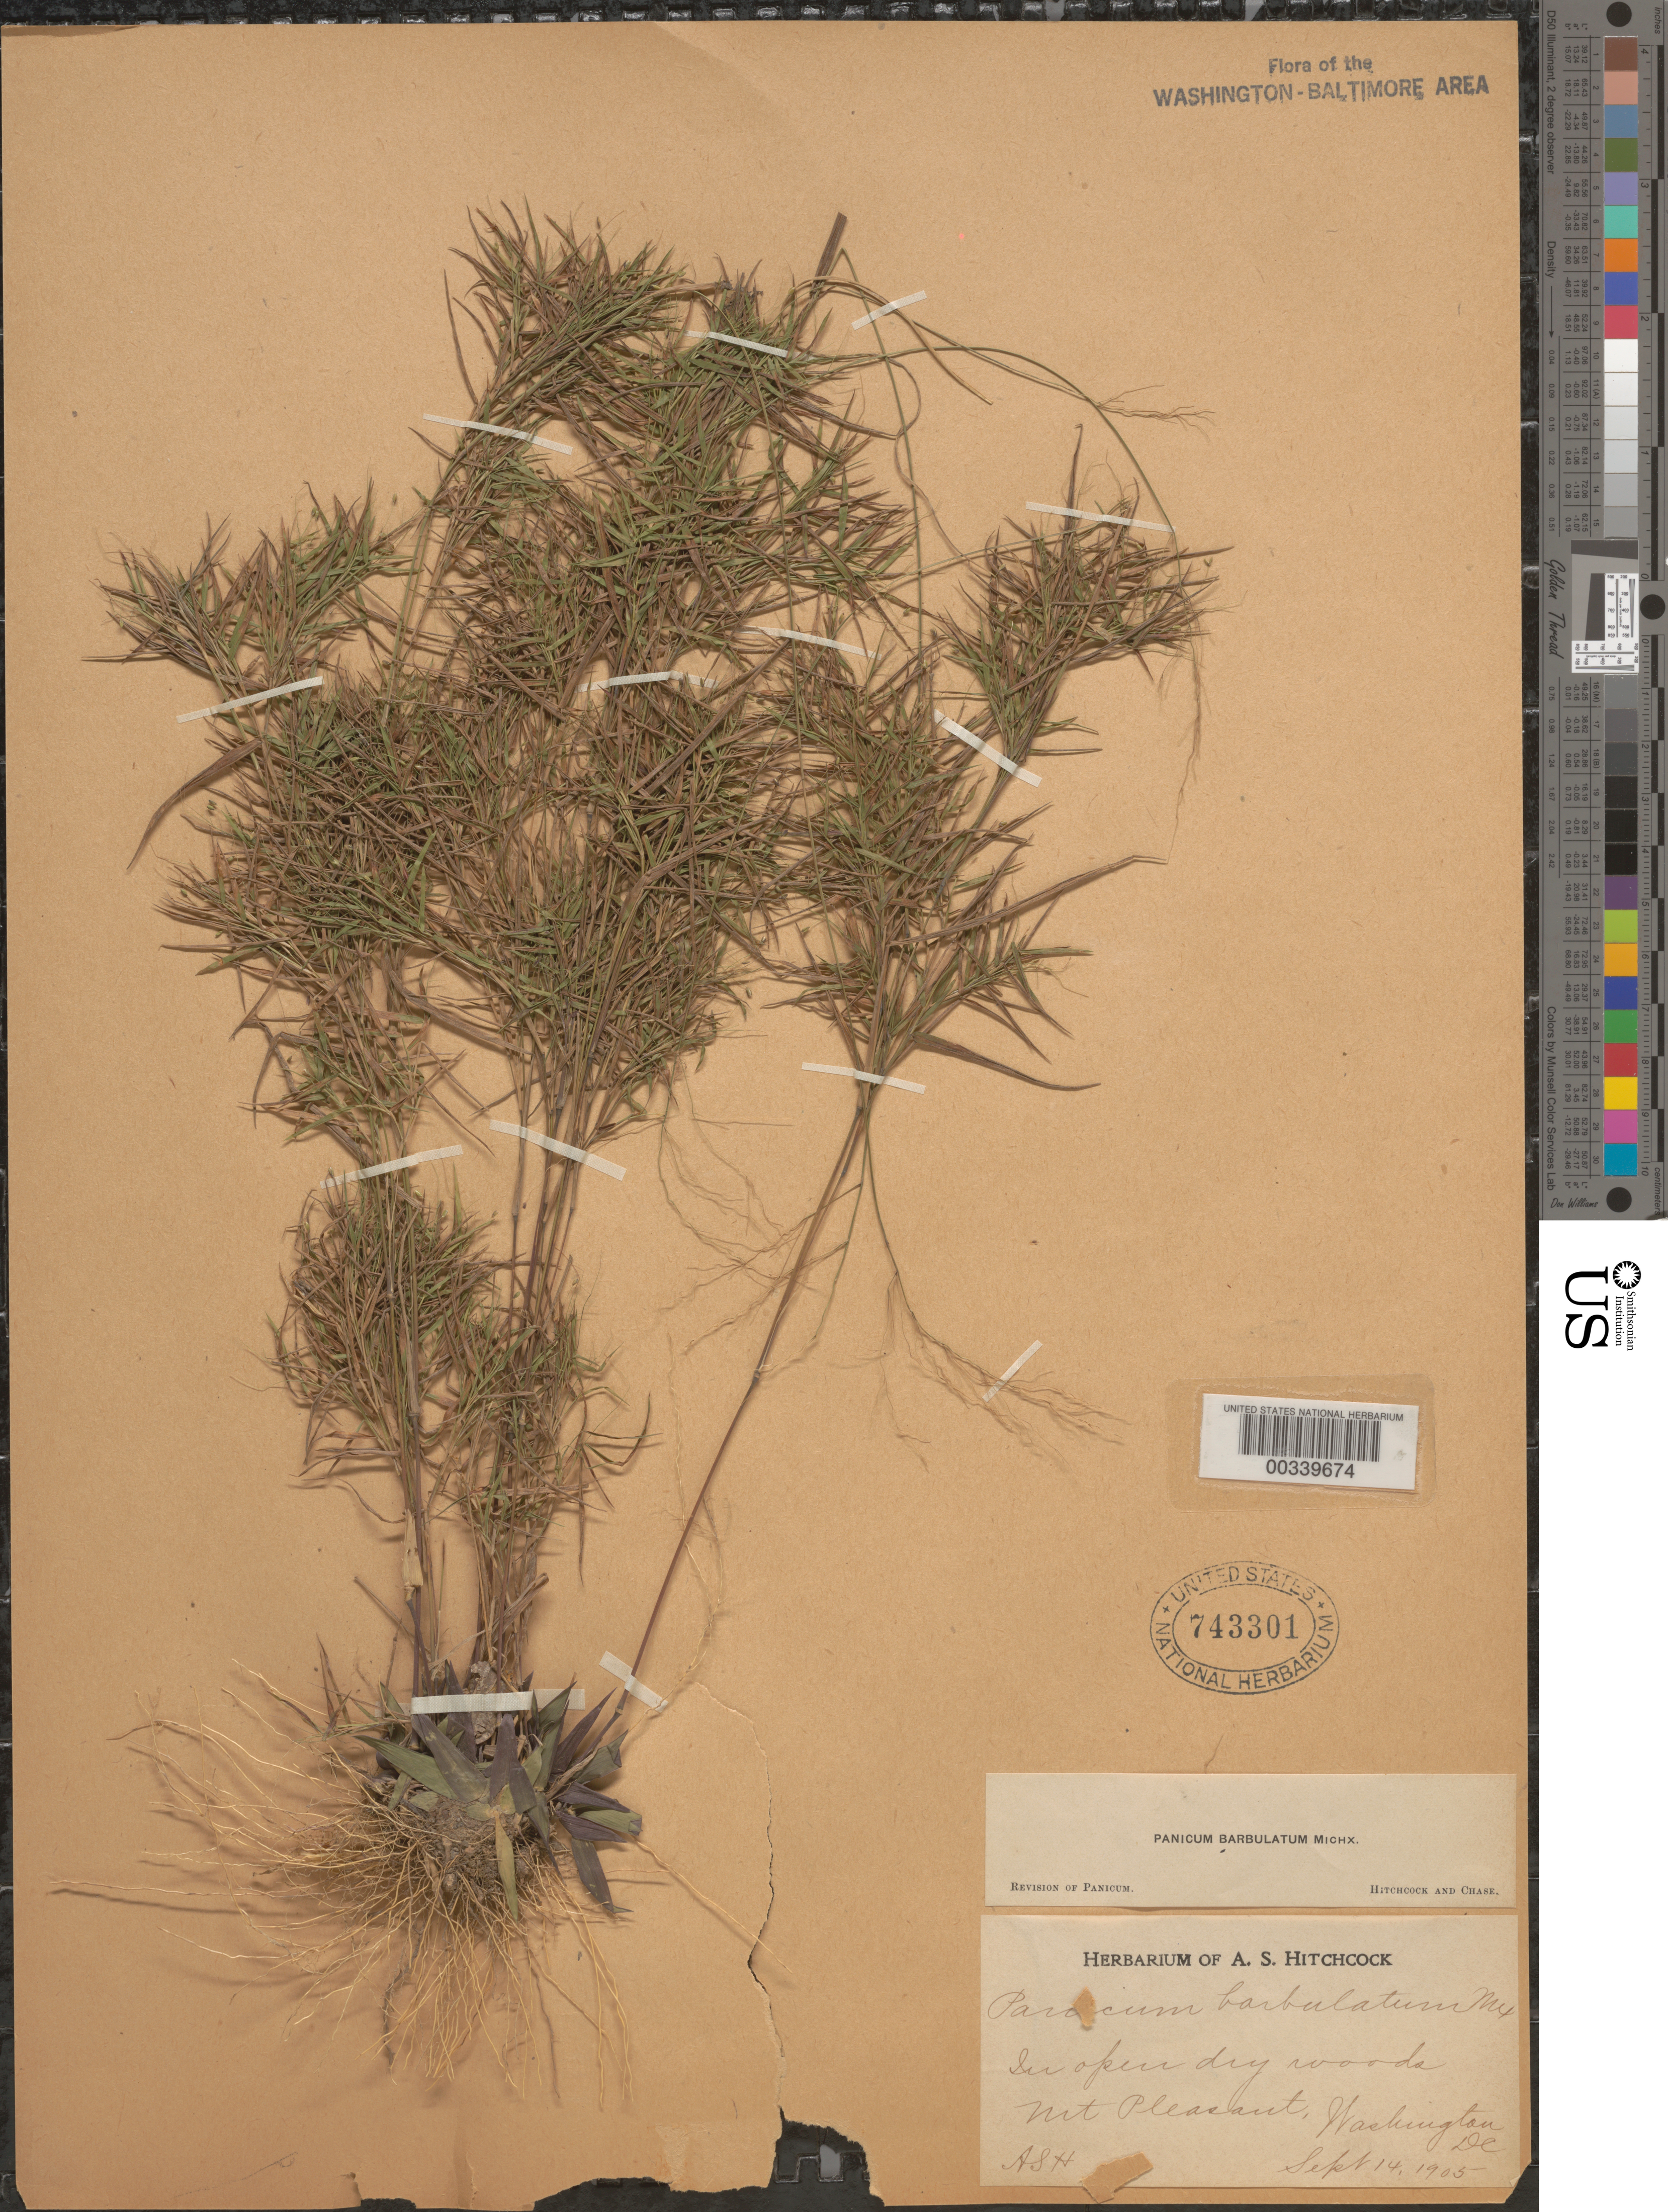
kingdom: Plantae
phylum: Tracheophyta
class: Liliopsida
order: Poales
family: Poaceae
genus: Dichanthelium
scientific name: Dichanthelium dichotomum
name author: (L.) Gould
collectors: A. S. Hitchcock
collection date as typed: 14 Sep 1905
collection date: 1905-09-14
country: United States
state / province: District of Columbia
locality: Mt Pleasant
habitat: Open dry woods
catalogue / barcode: US 743301